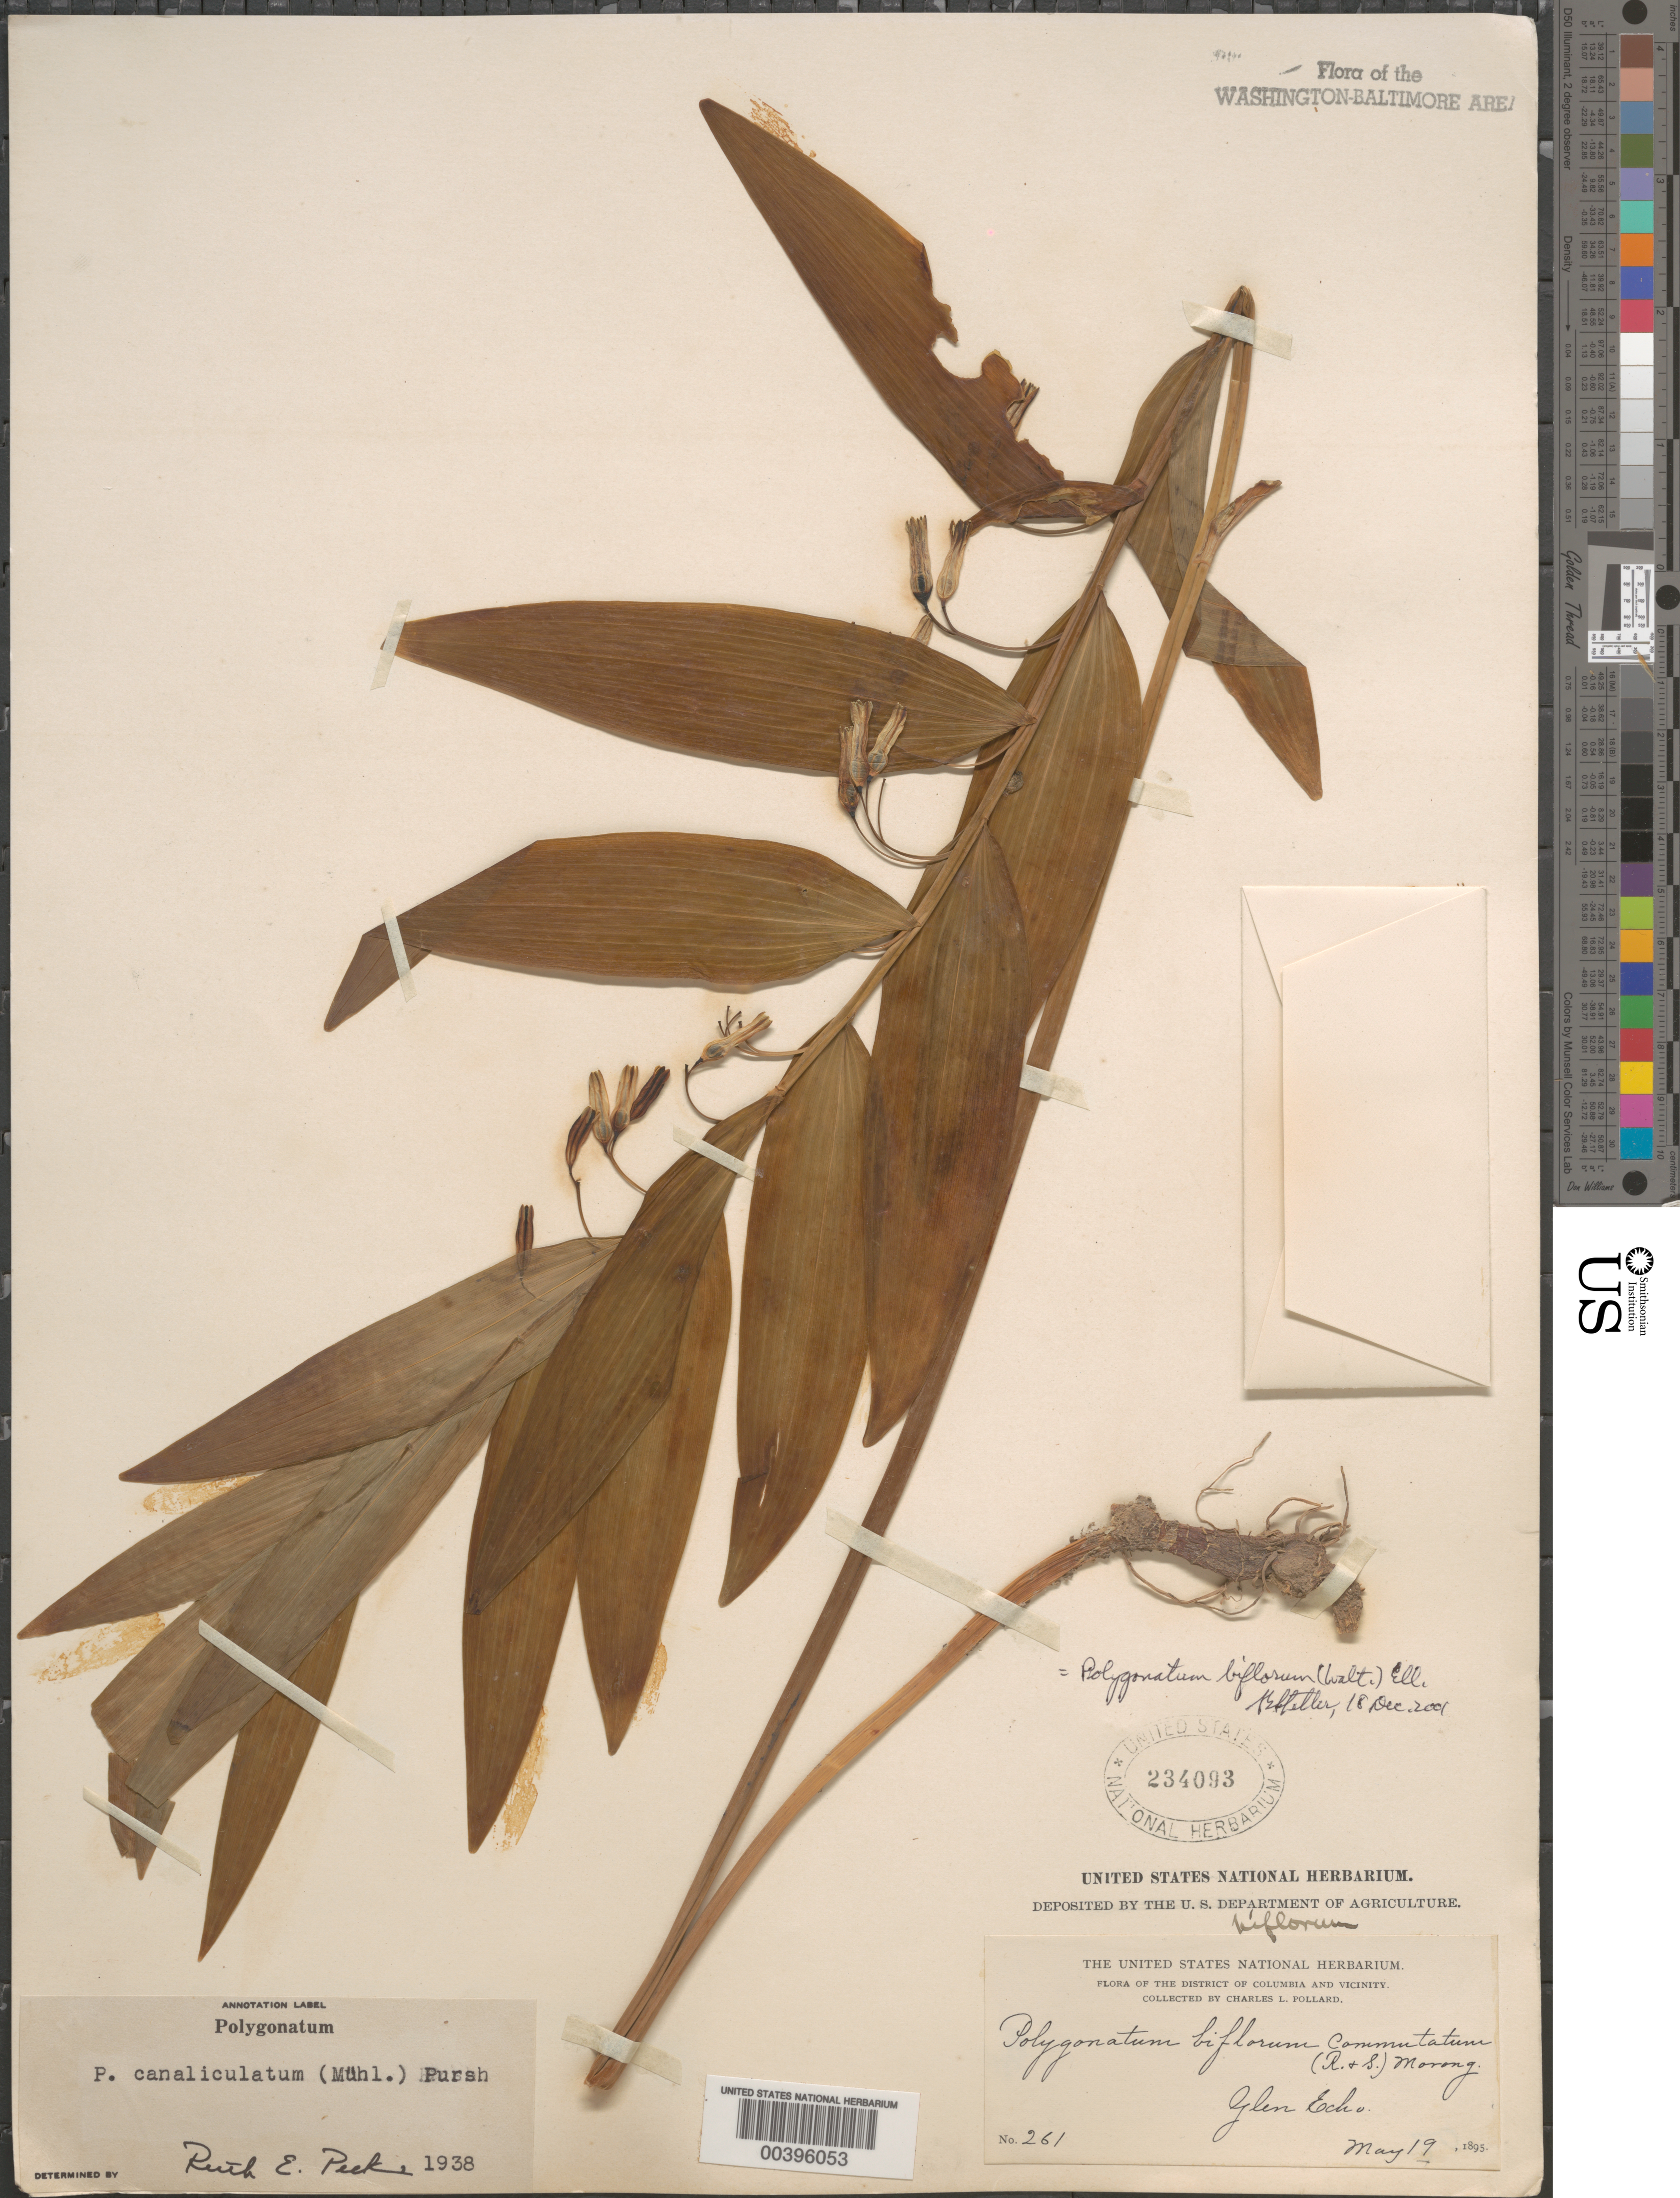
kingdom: Plantae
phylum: Tracheophyta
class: Liliopsida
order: Asparagales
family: Asparagaceae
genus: Polygonatum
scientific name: Polygonatum biflorum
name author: (Walter) Elliott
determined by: Shetler, Stanwyn G., (US), NMNH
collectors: C. L. Pollard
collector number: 261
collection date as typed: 19 May 1895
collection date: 1895-05-19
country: United States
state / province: Maryland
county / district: Montgomery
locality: Glen Echo C. & O. Canal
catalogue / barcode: US 234093